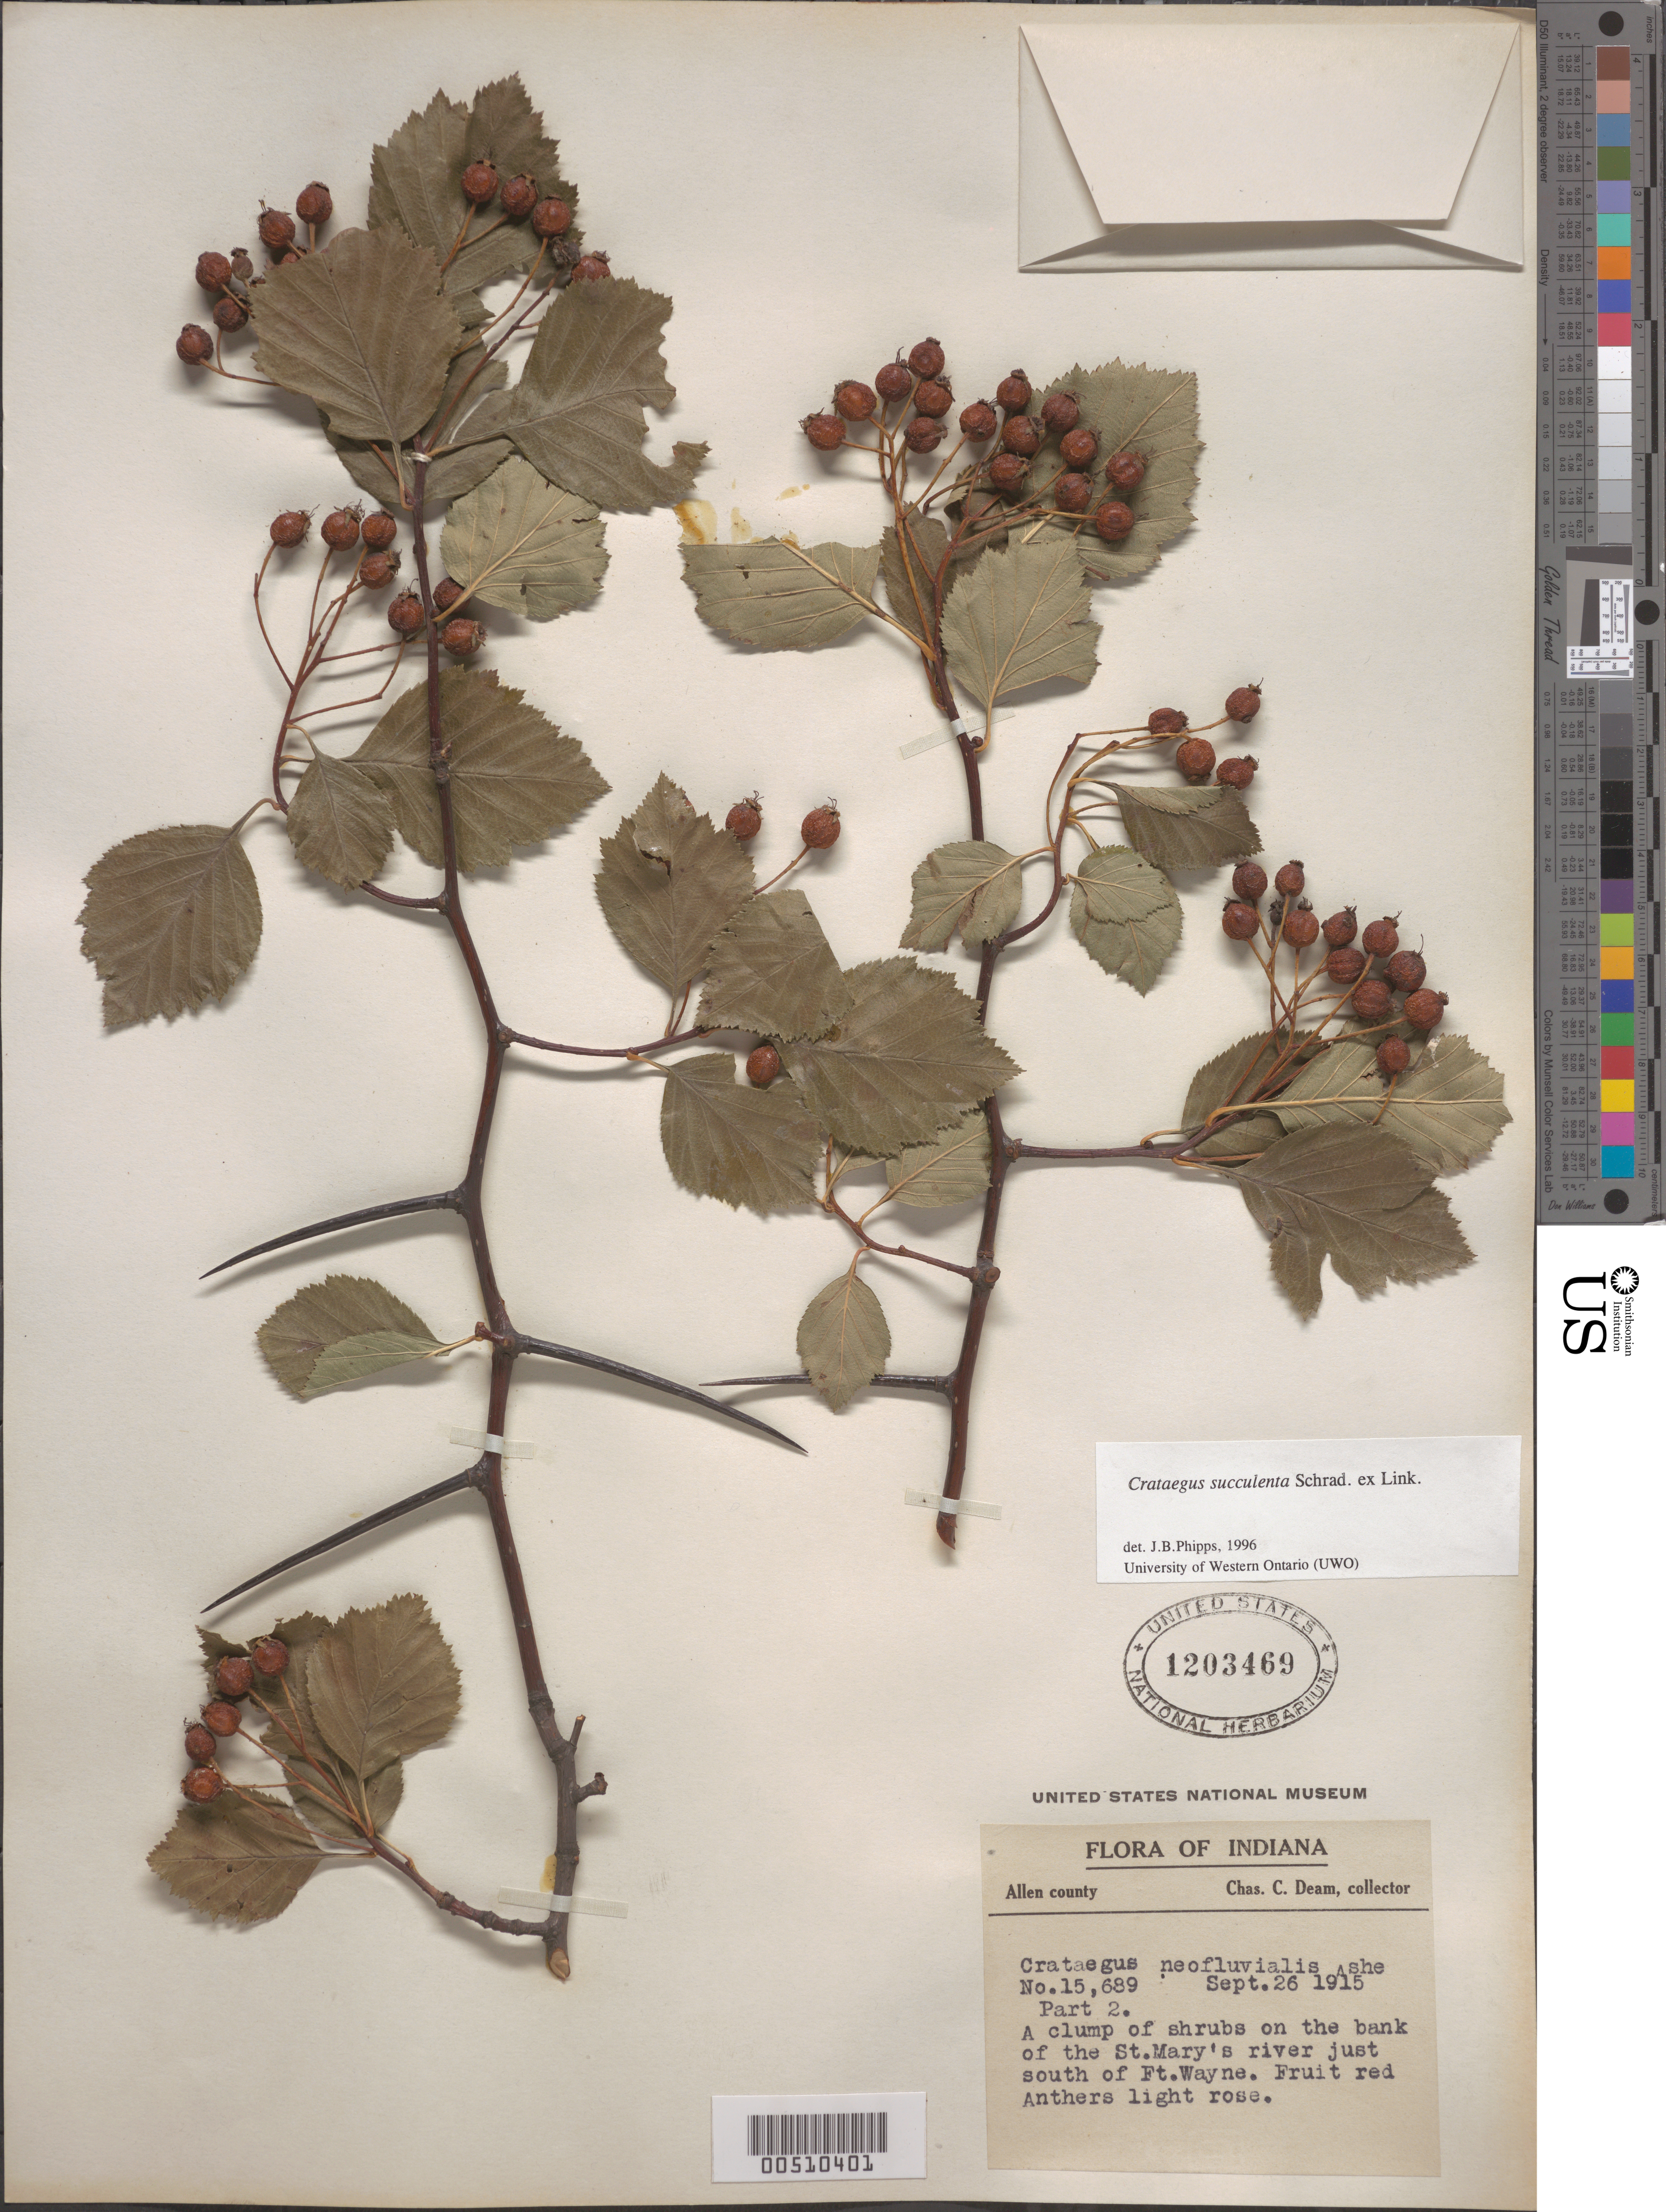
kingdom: Plantae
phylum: Tracheophyta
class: Magnoliopsida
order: Rosales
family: Rosaceae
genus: Crataegus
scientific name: Crataegus succulenta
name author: Schrad. ex Link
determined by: Phipps, James B., (UWO), University of Western Ontario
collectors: C. C. Deam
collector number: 15689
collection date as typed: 26 Sep 1915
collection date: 1915-09-26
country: United States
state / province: Indiana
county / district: Allen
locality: On the bank of the St. Mary's river just S of Ft. Wayne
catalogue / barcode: US 1203469